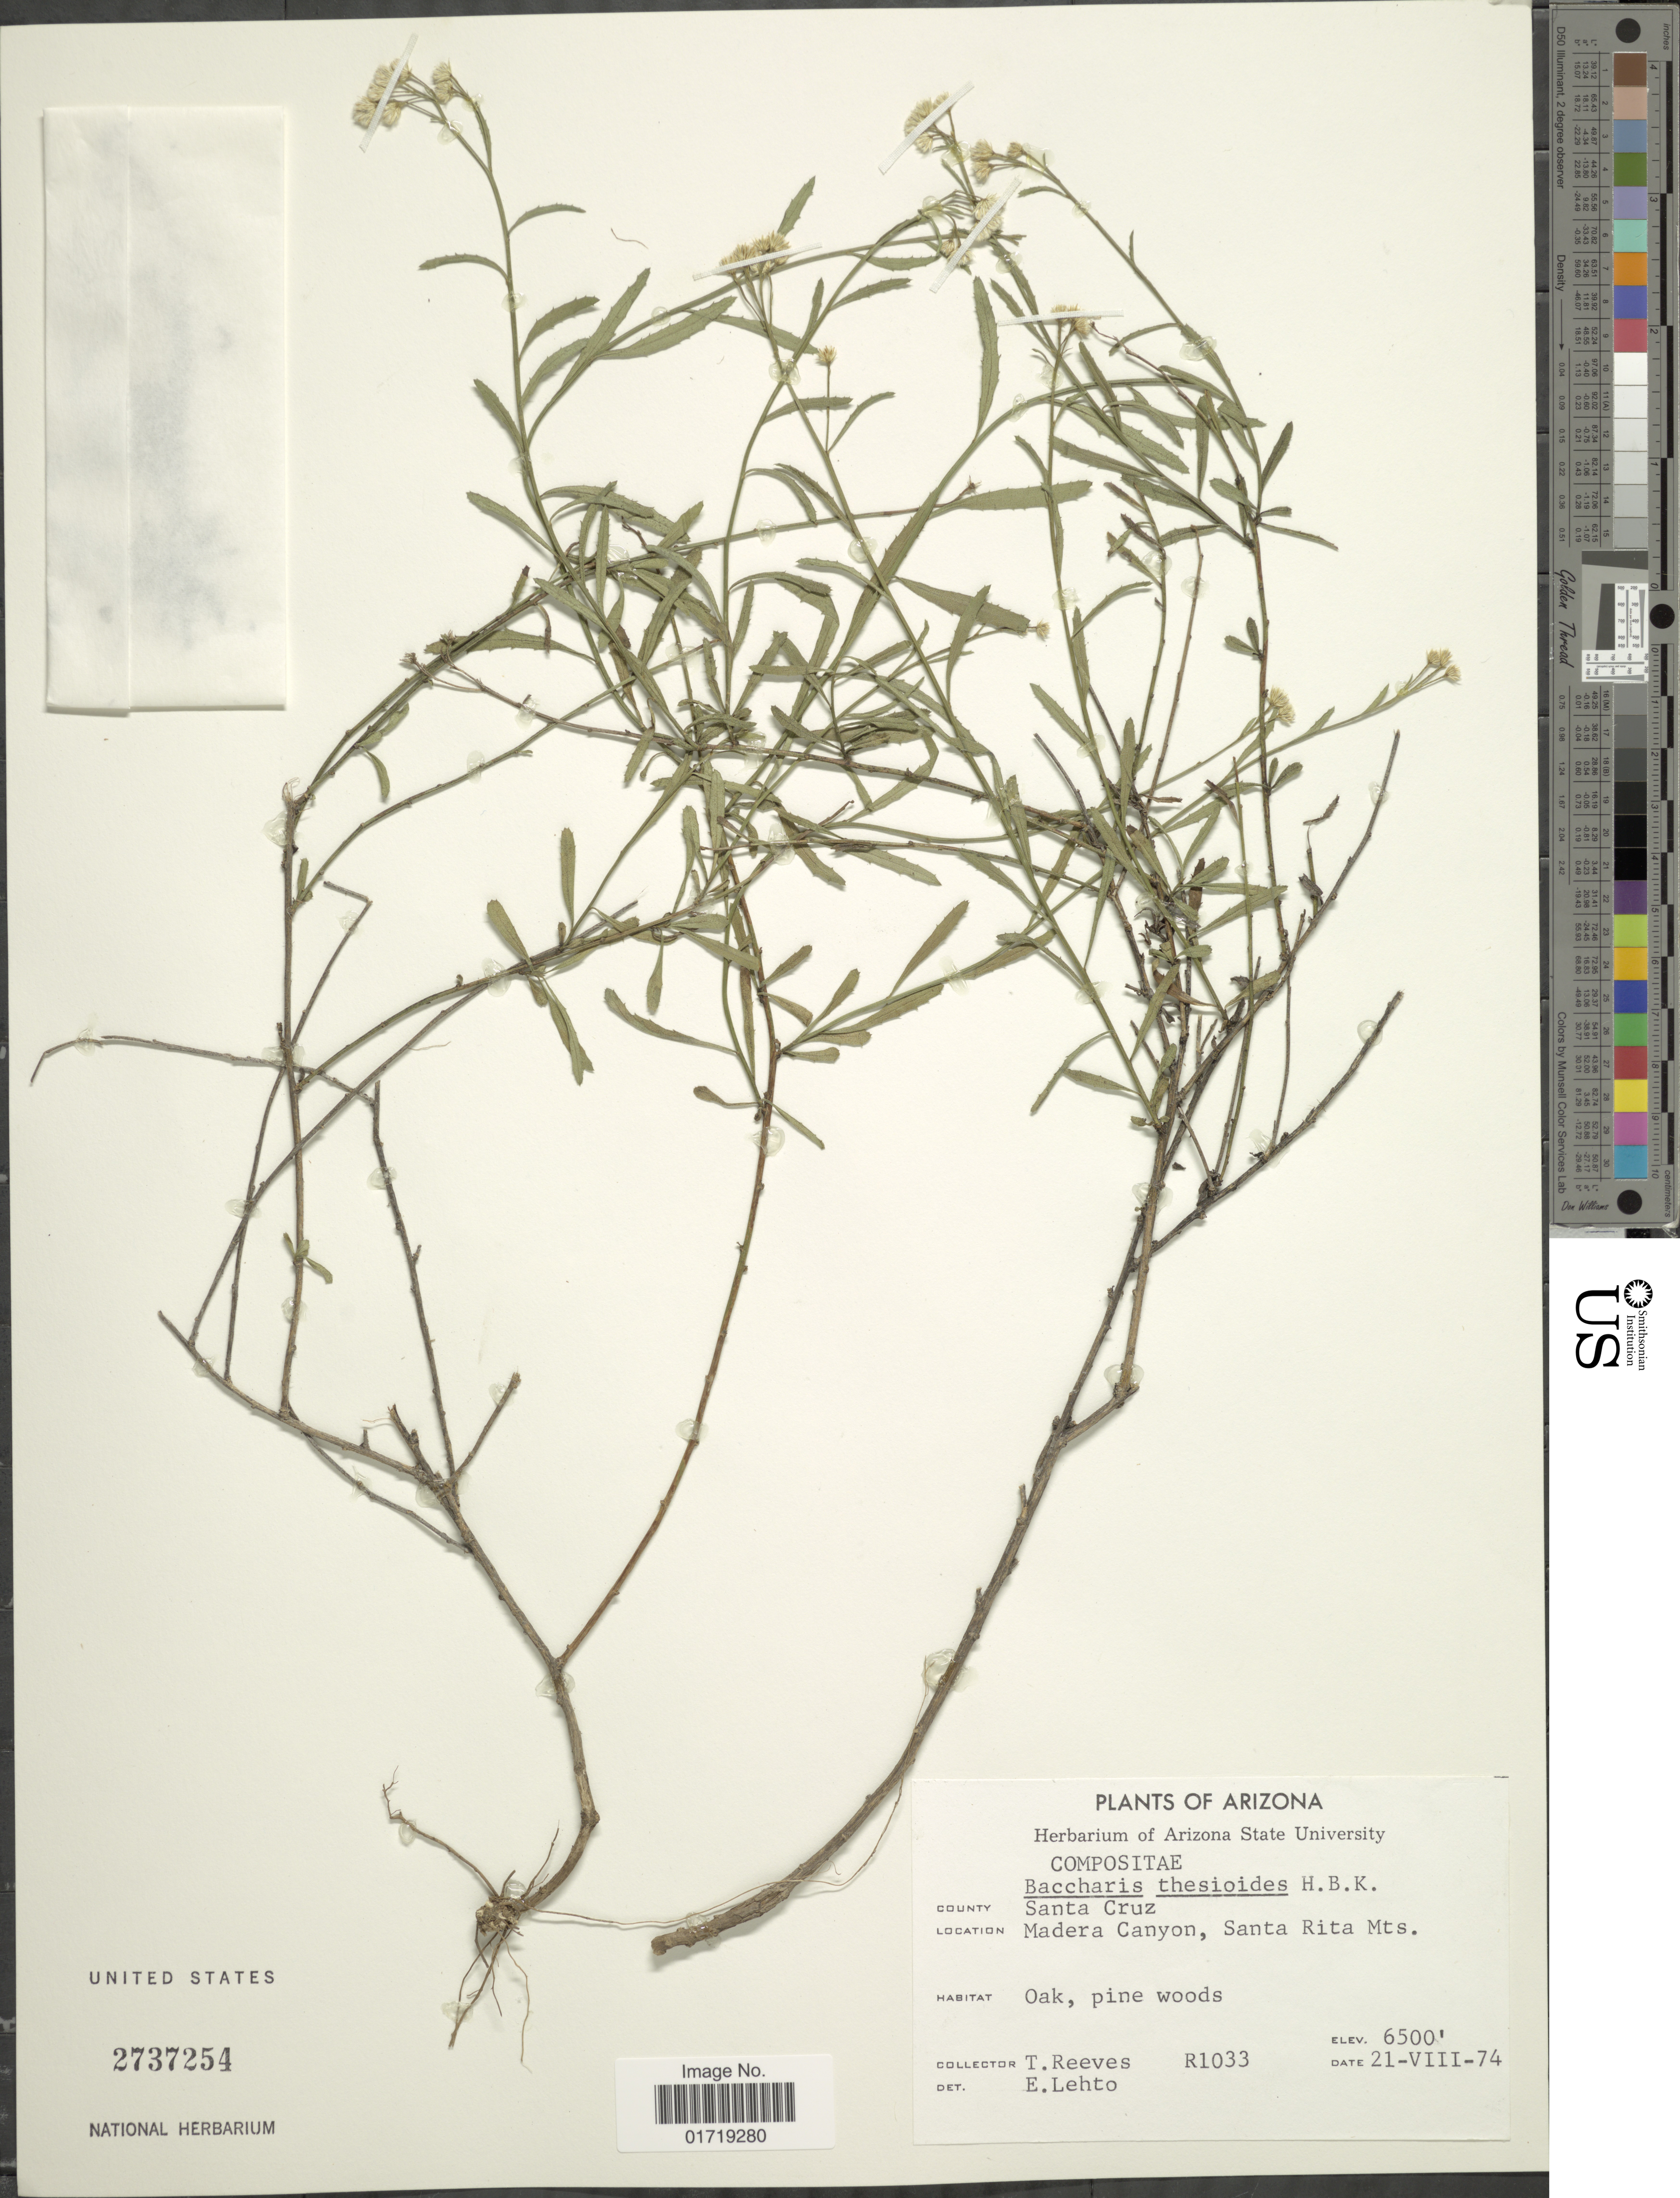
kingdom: Plantae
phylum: Tracheophyta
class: Magnoliopsida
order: Asterales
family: Asteraceae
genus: Baccharis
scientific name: Baccharis thesioides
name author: Kunth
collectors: T. Reeves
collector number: R1033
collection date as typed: Transcribed d/m/y: 21/8/74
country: United States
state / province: Arizona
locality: County Santa CRuz, Madera Canyon, Santa Rita Mts.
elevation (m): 1981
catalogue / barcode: US 2737254